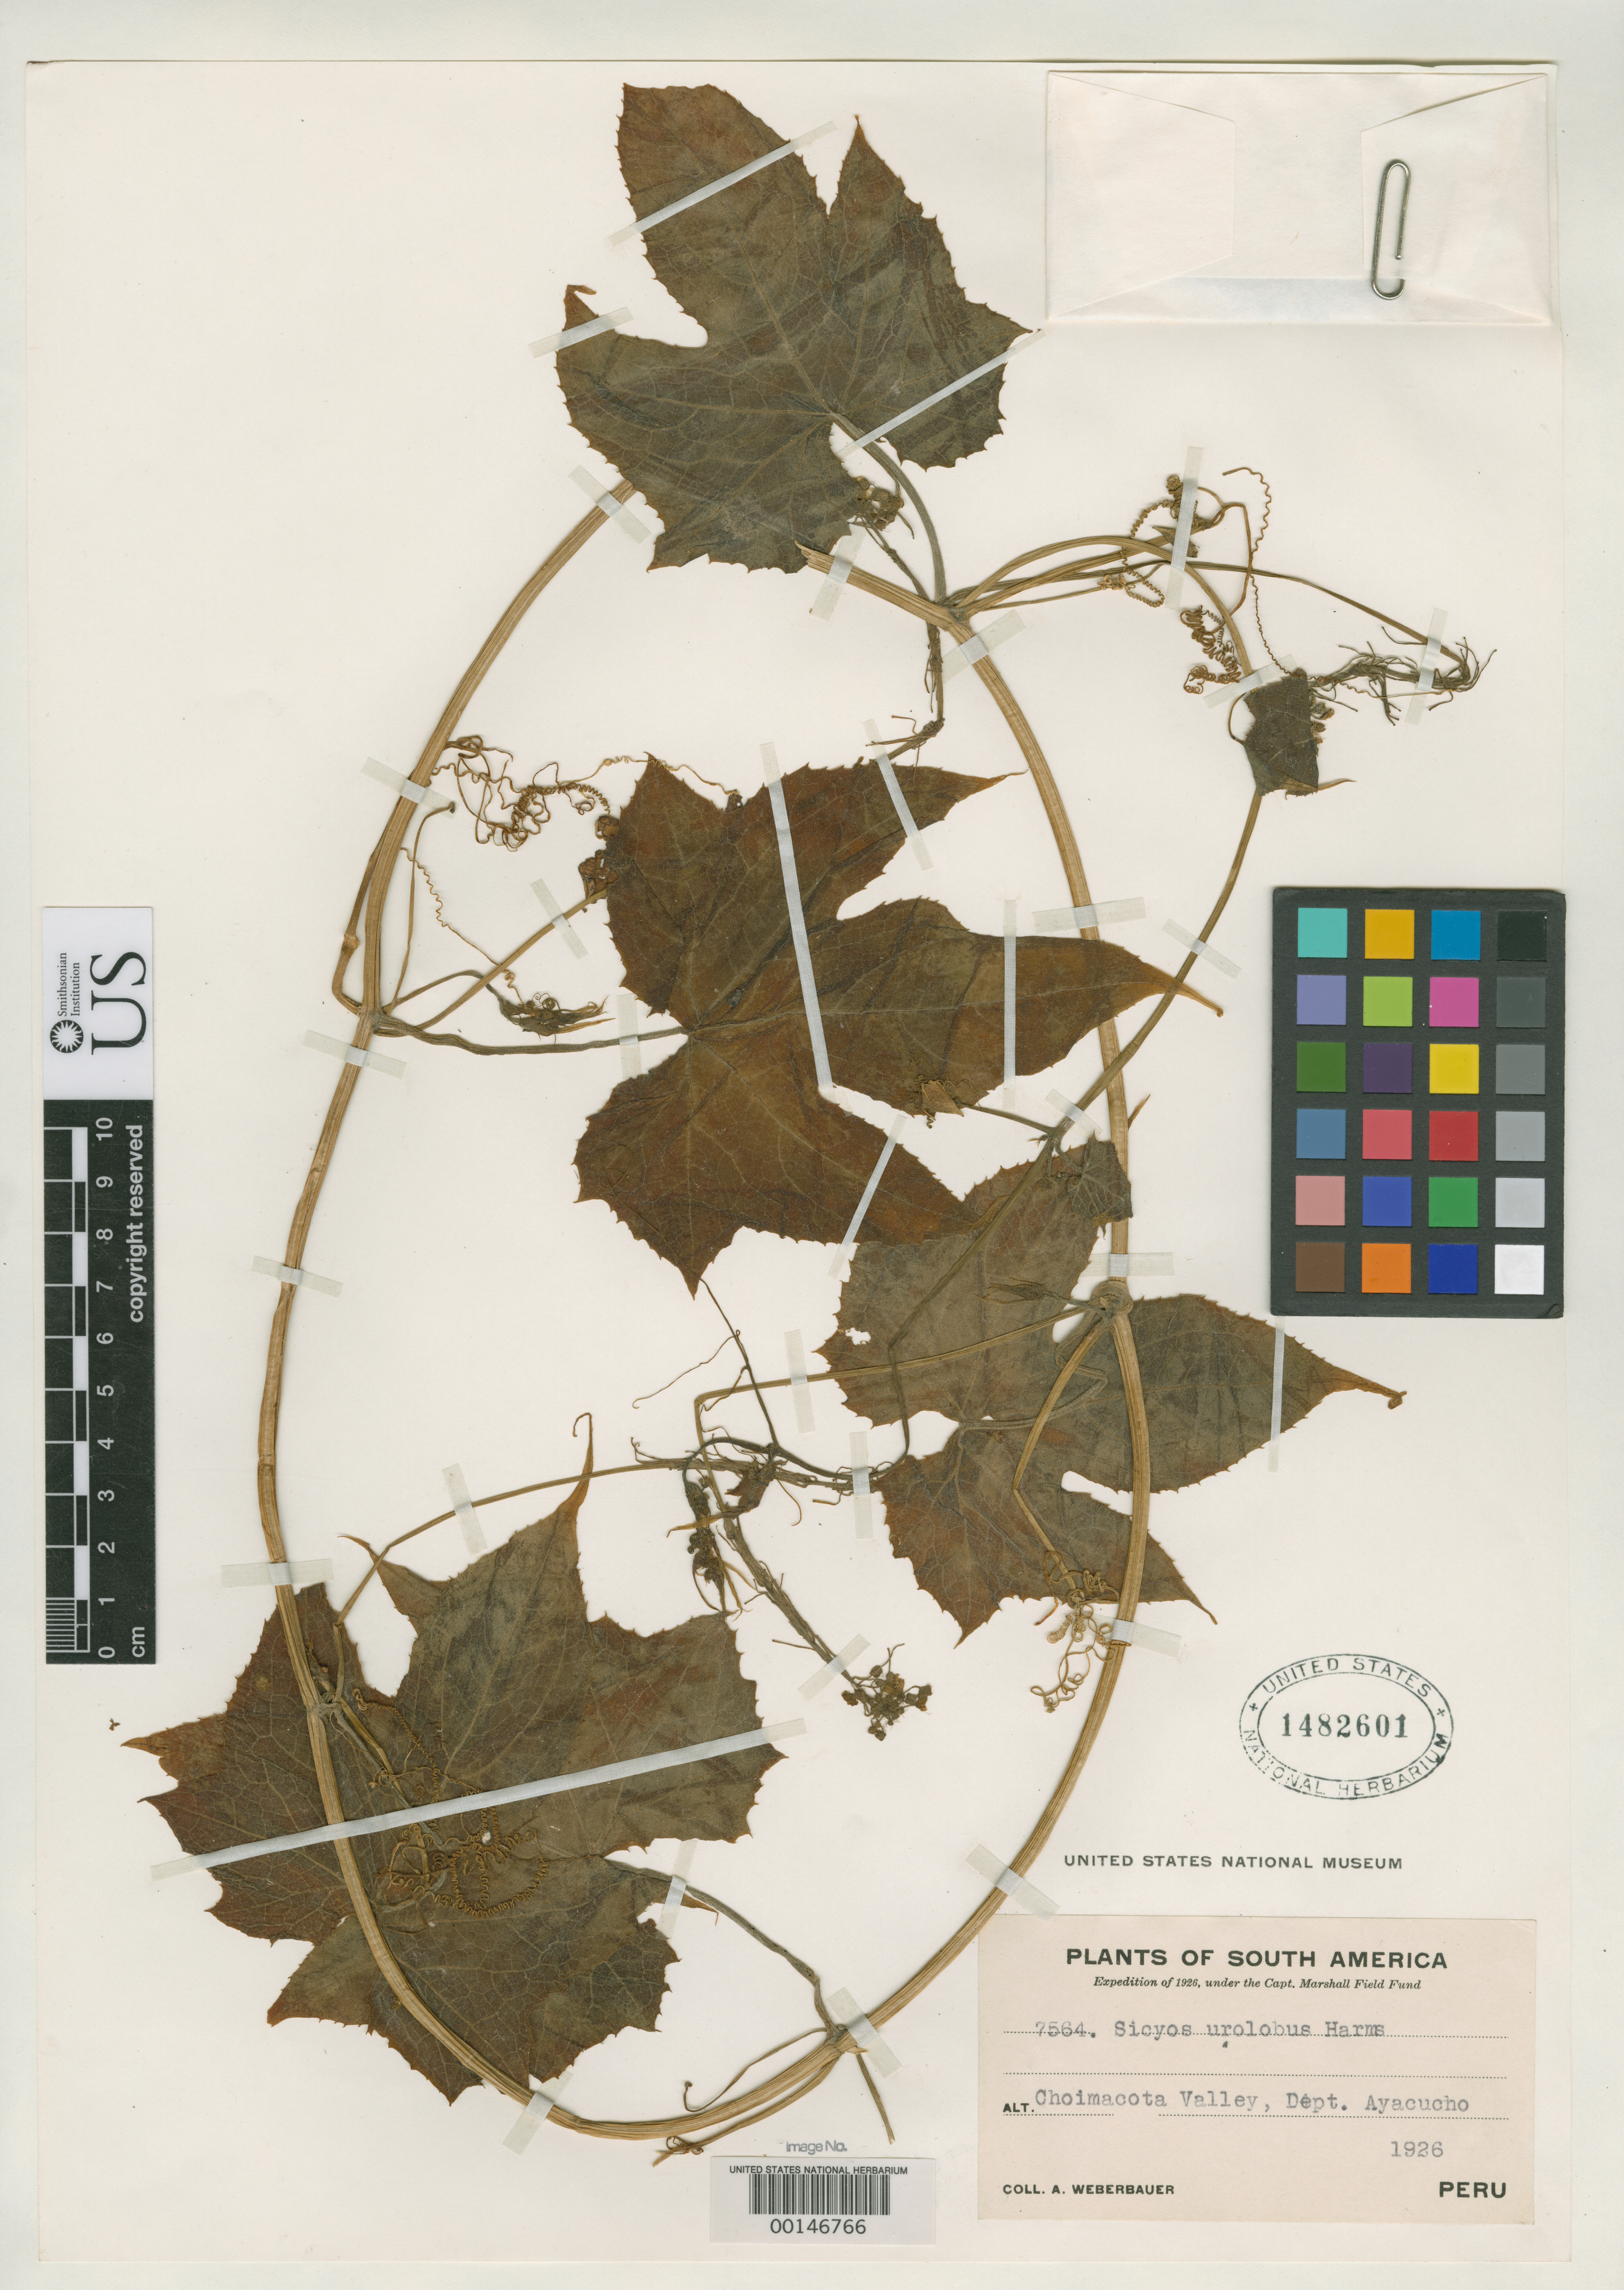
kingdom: Plantae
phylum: Tracheophyta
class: Magnoliopsida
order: Cucurbitales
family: Cucurbitaceae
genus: Sicyos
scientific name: Sicyos urolobus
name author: Harms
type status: Isotype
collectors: A. Weberbauer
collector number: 7564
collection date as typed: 1926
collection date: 1926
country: Peru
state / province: Ayacucho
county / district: Huanta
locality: Choimacota Valley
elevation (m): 2600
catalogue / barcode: US 1482601